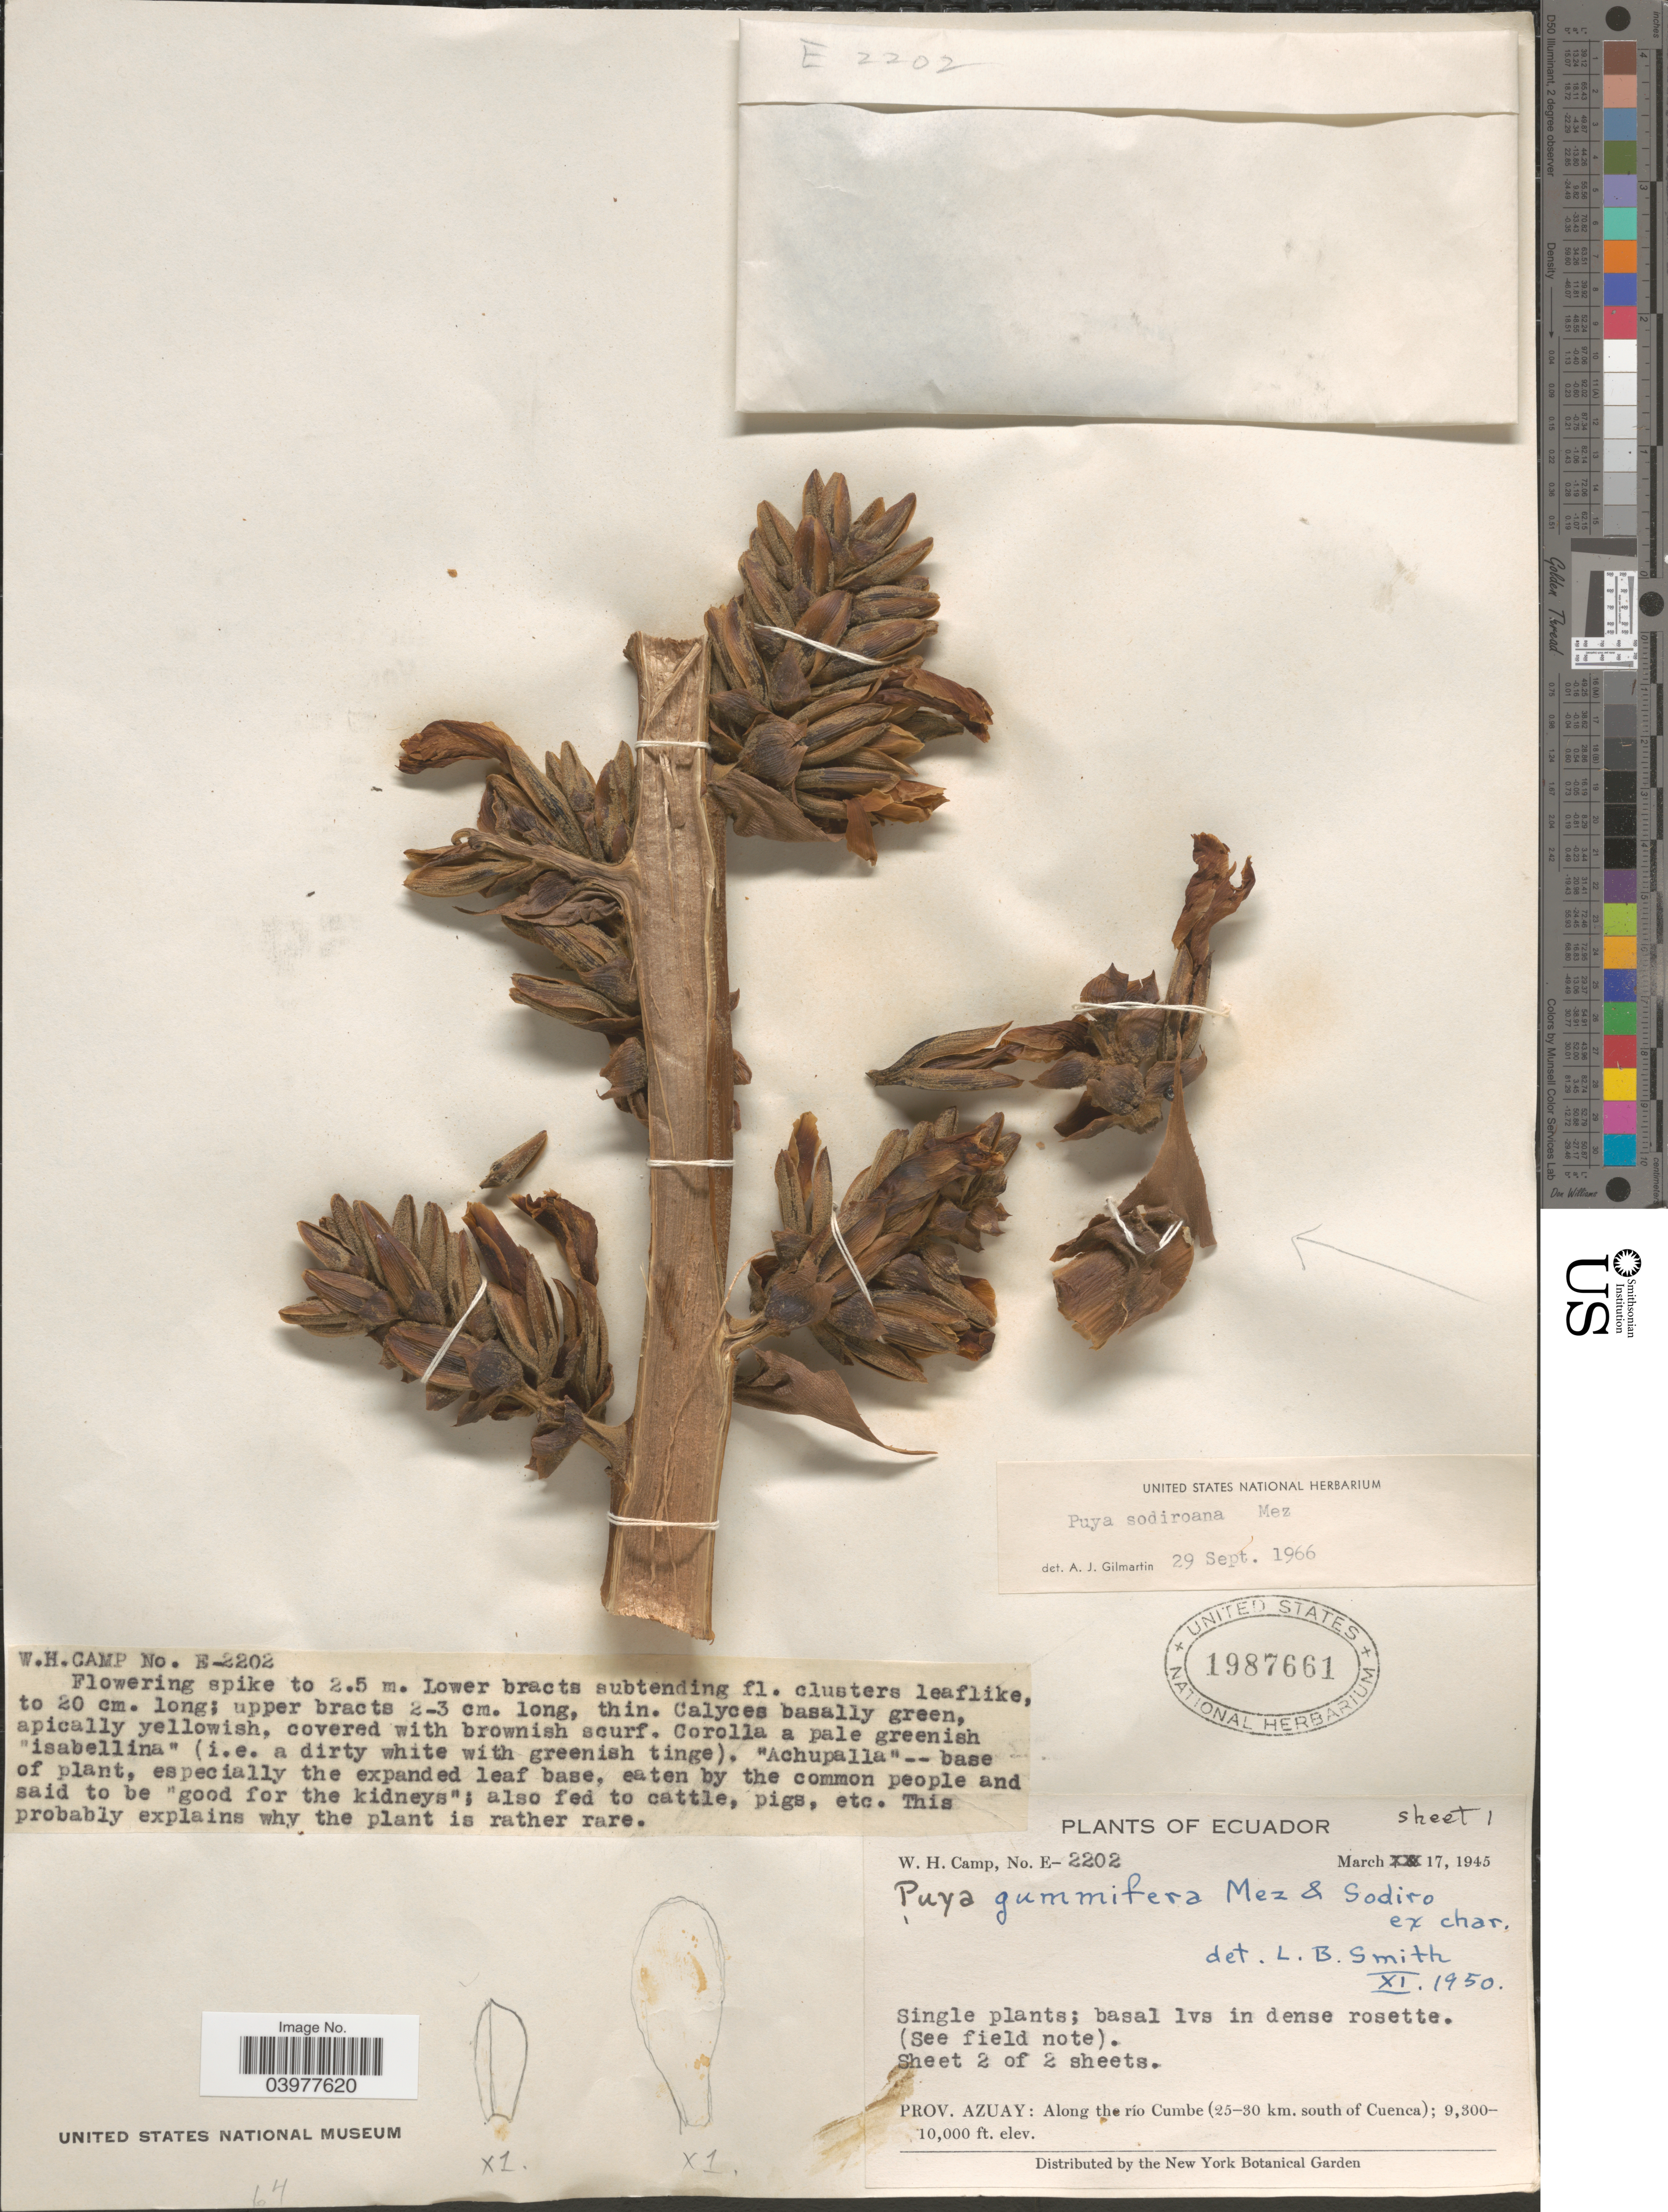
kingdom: Plantae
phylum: Tracheophyta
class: Liliopsida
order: Poales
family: Bromeliaceae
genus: Puya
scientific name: Puya sodiroana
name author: Mez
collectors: W. H. Camp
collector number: E2202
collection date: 1945-03-17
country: Ecuador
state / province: Azuay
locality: Along the río Cumbe (25-30 km. south of Cuenca).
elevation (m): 2835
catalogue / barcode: US 1987661